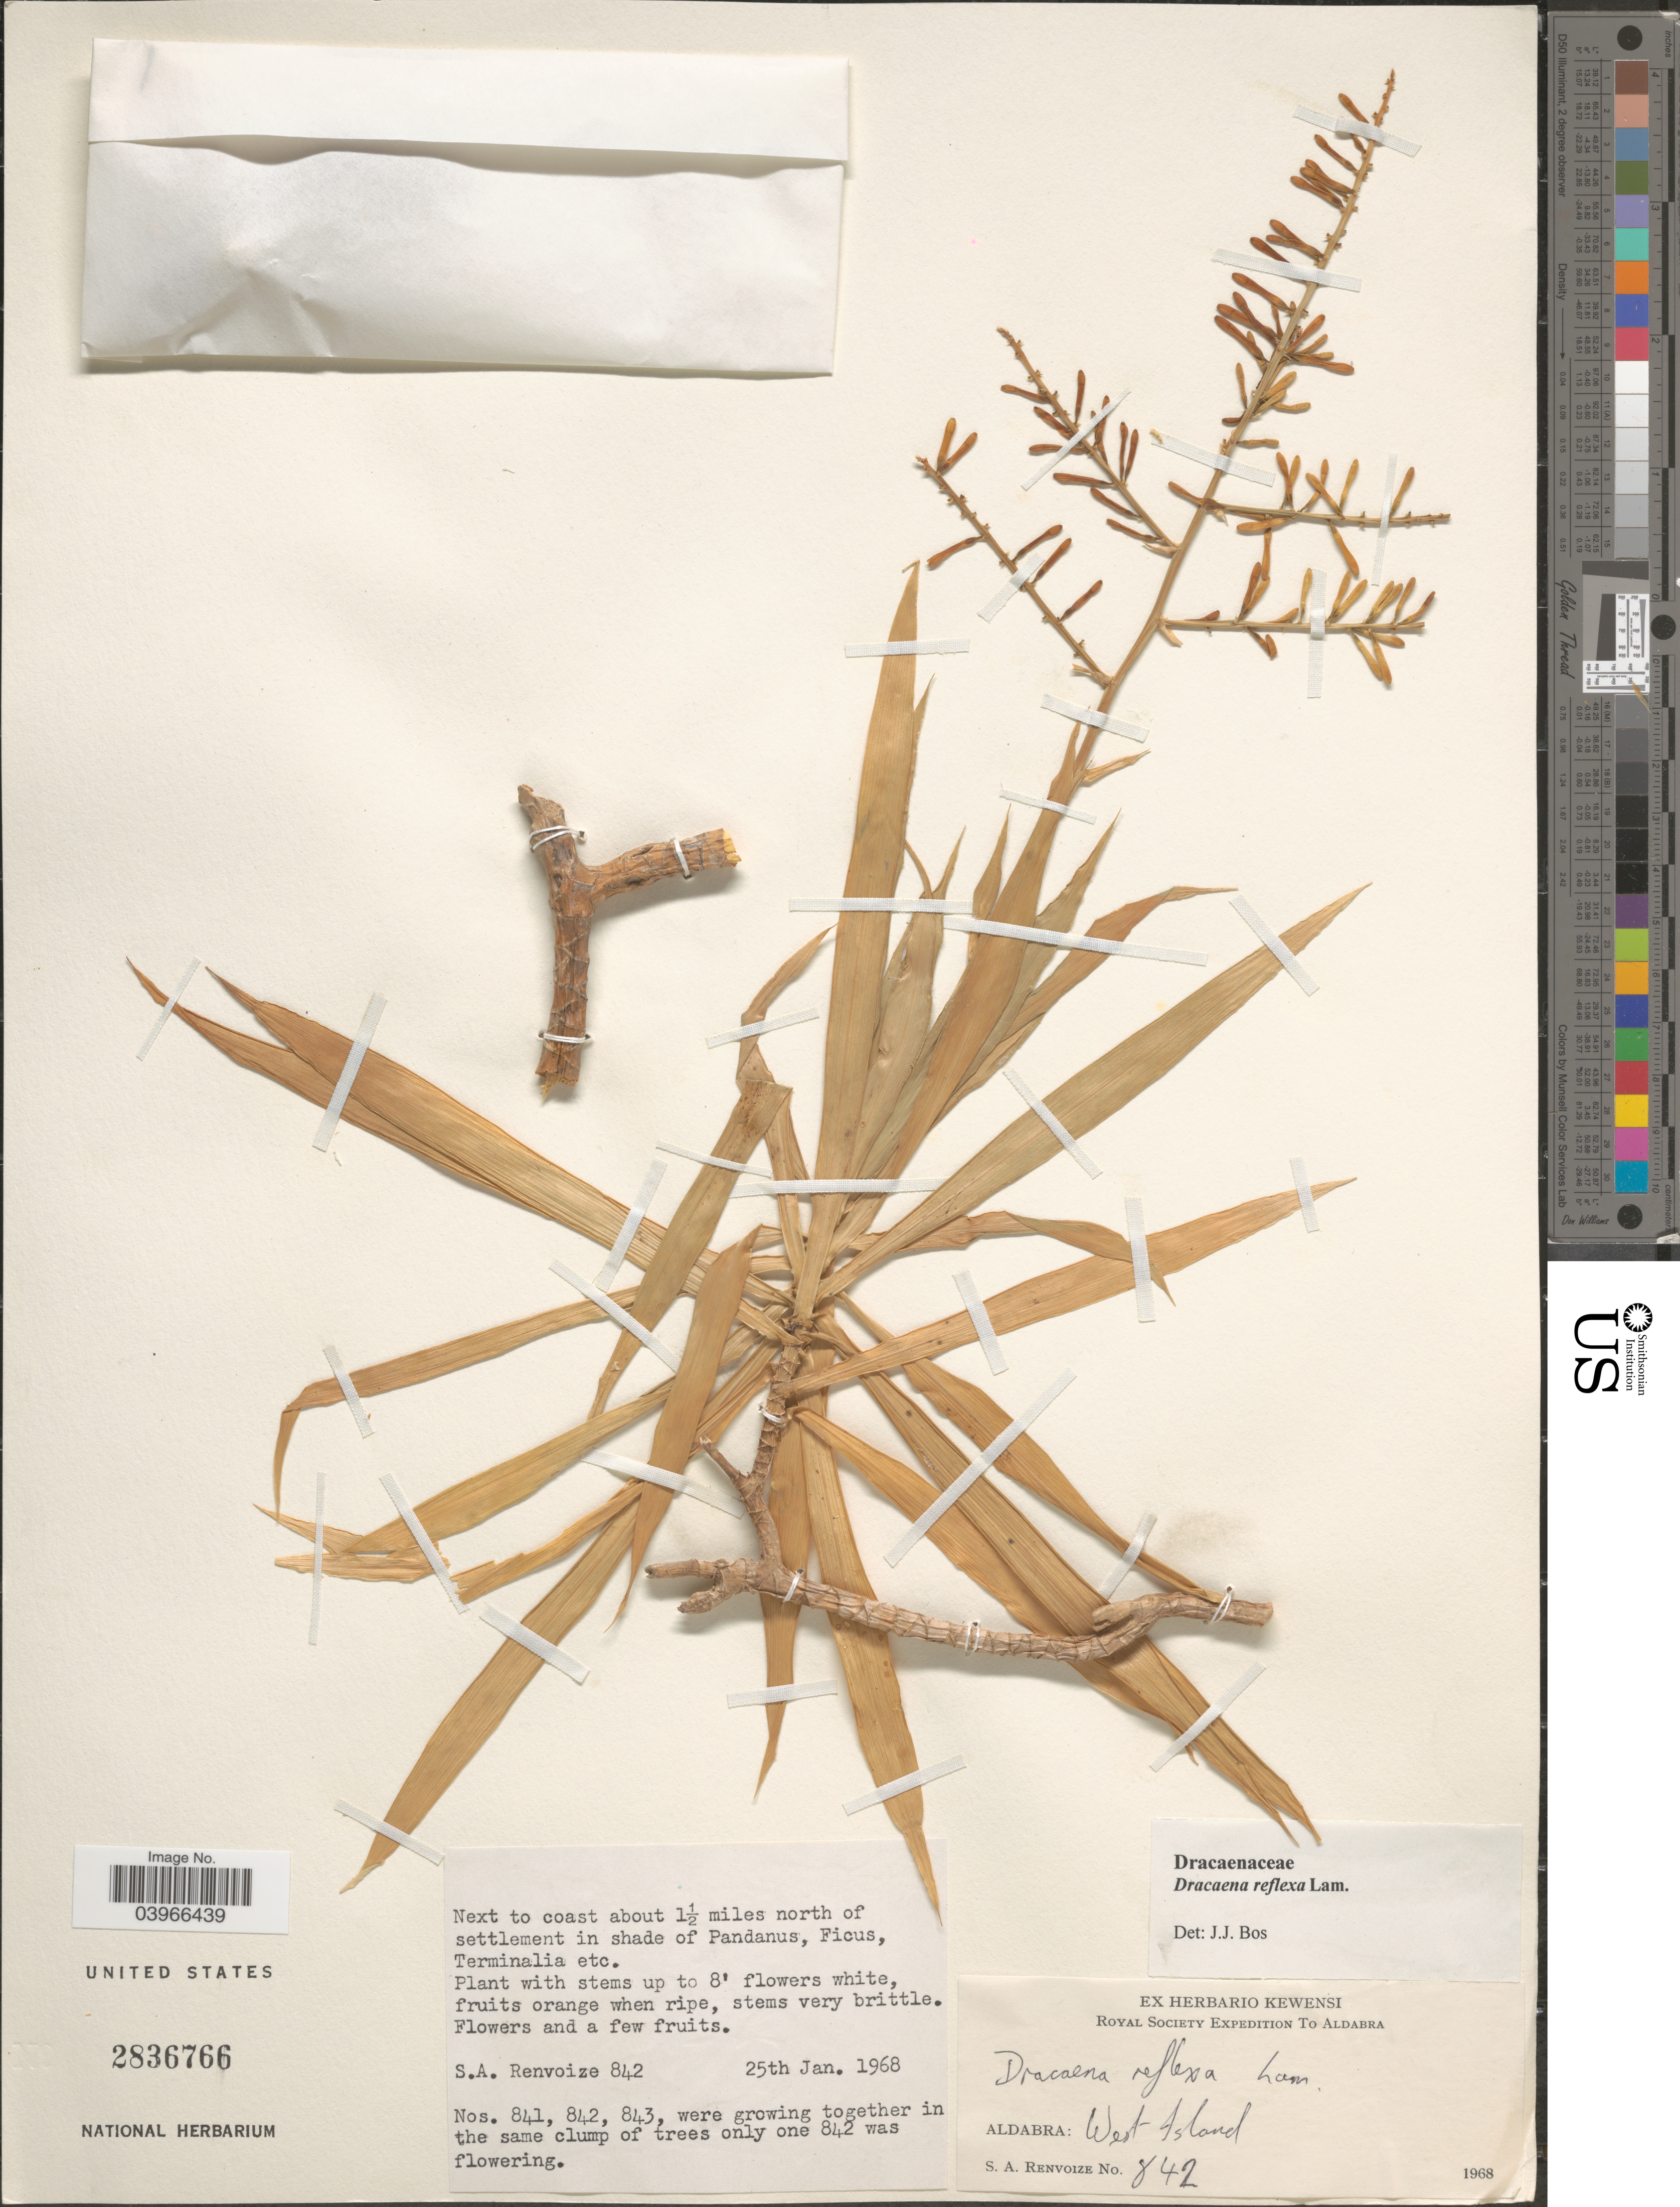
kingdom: Plantae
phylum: Tracheophyta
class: Liliopsida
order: Asparagales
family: Asparagaceae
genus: Dracaena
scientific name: Dracaena reflexa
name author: Lam.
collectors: S. A. Renvoize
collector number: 842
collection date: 1968-01-25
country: Seychelles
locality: Next to coast about 1½ miles north of settlement. Aldabra. Aldabra: West Island.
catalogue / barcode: US 2836766